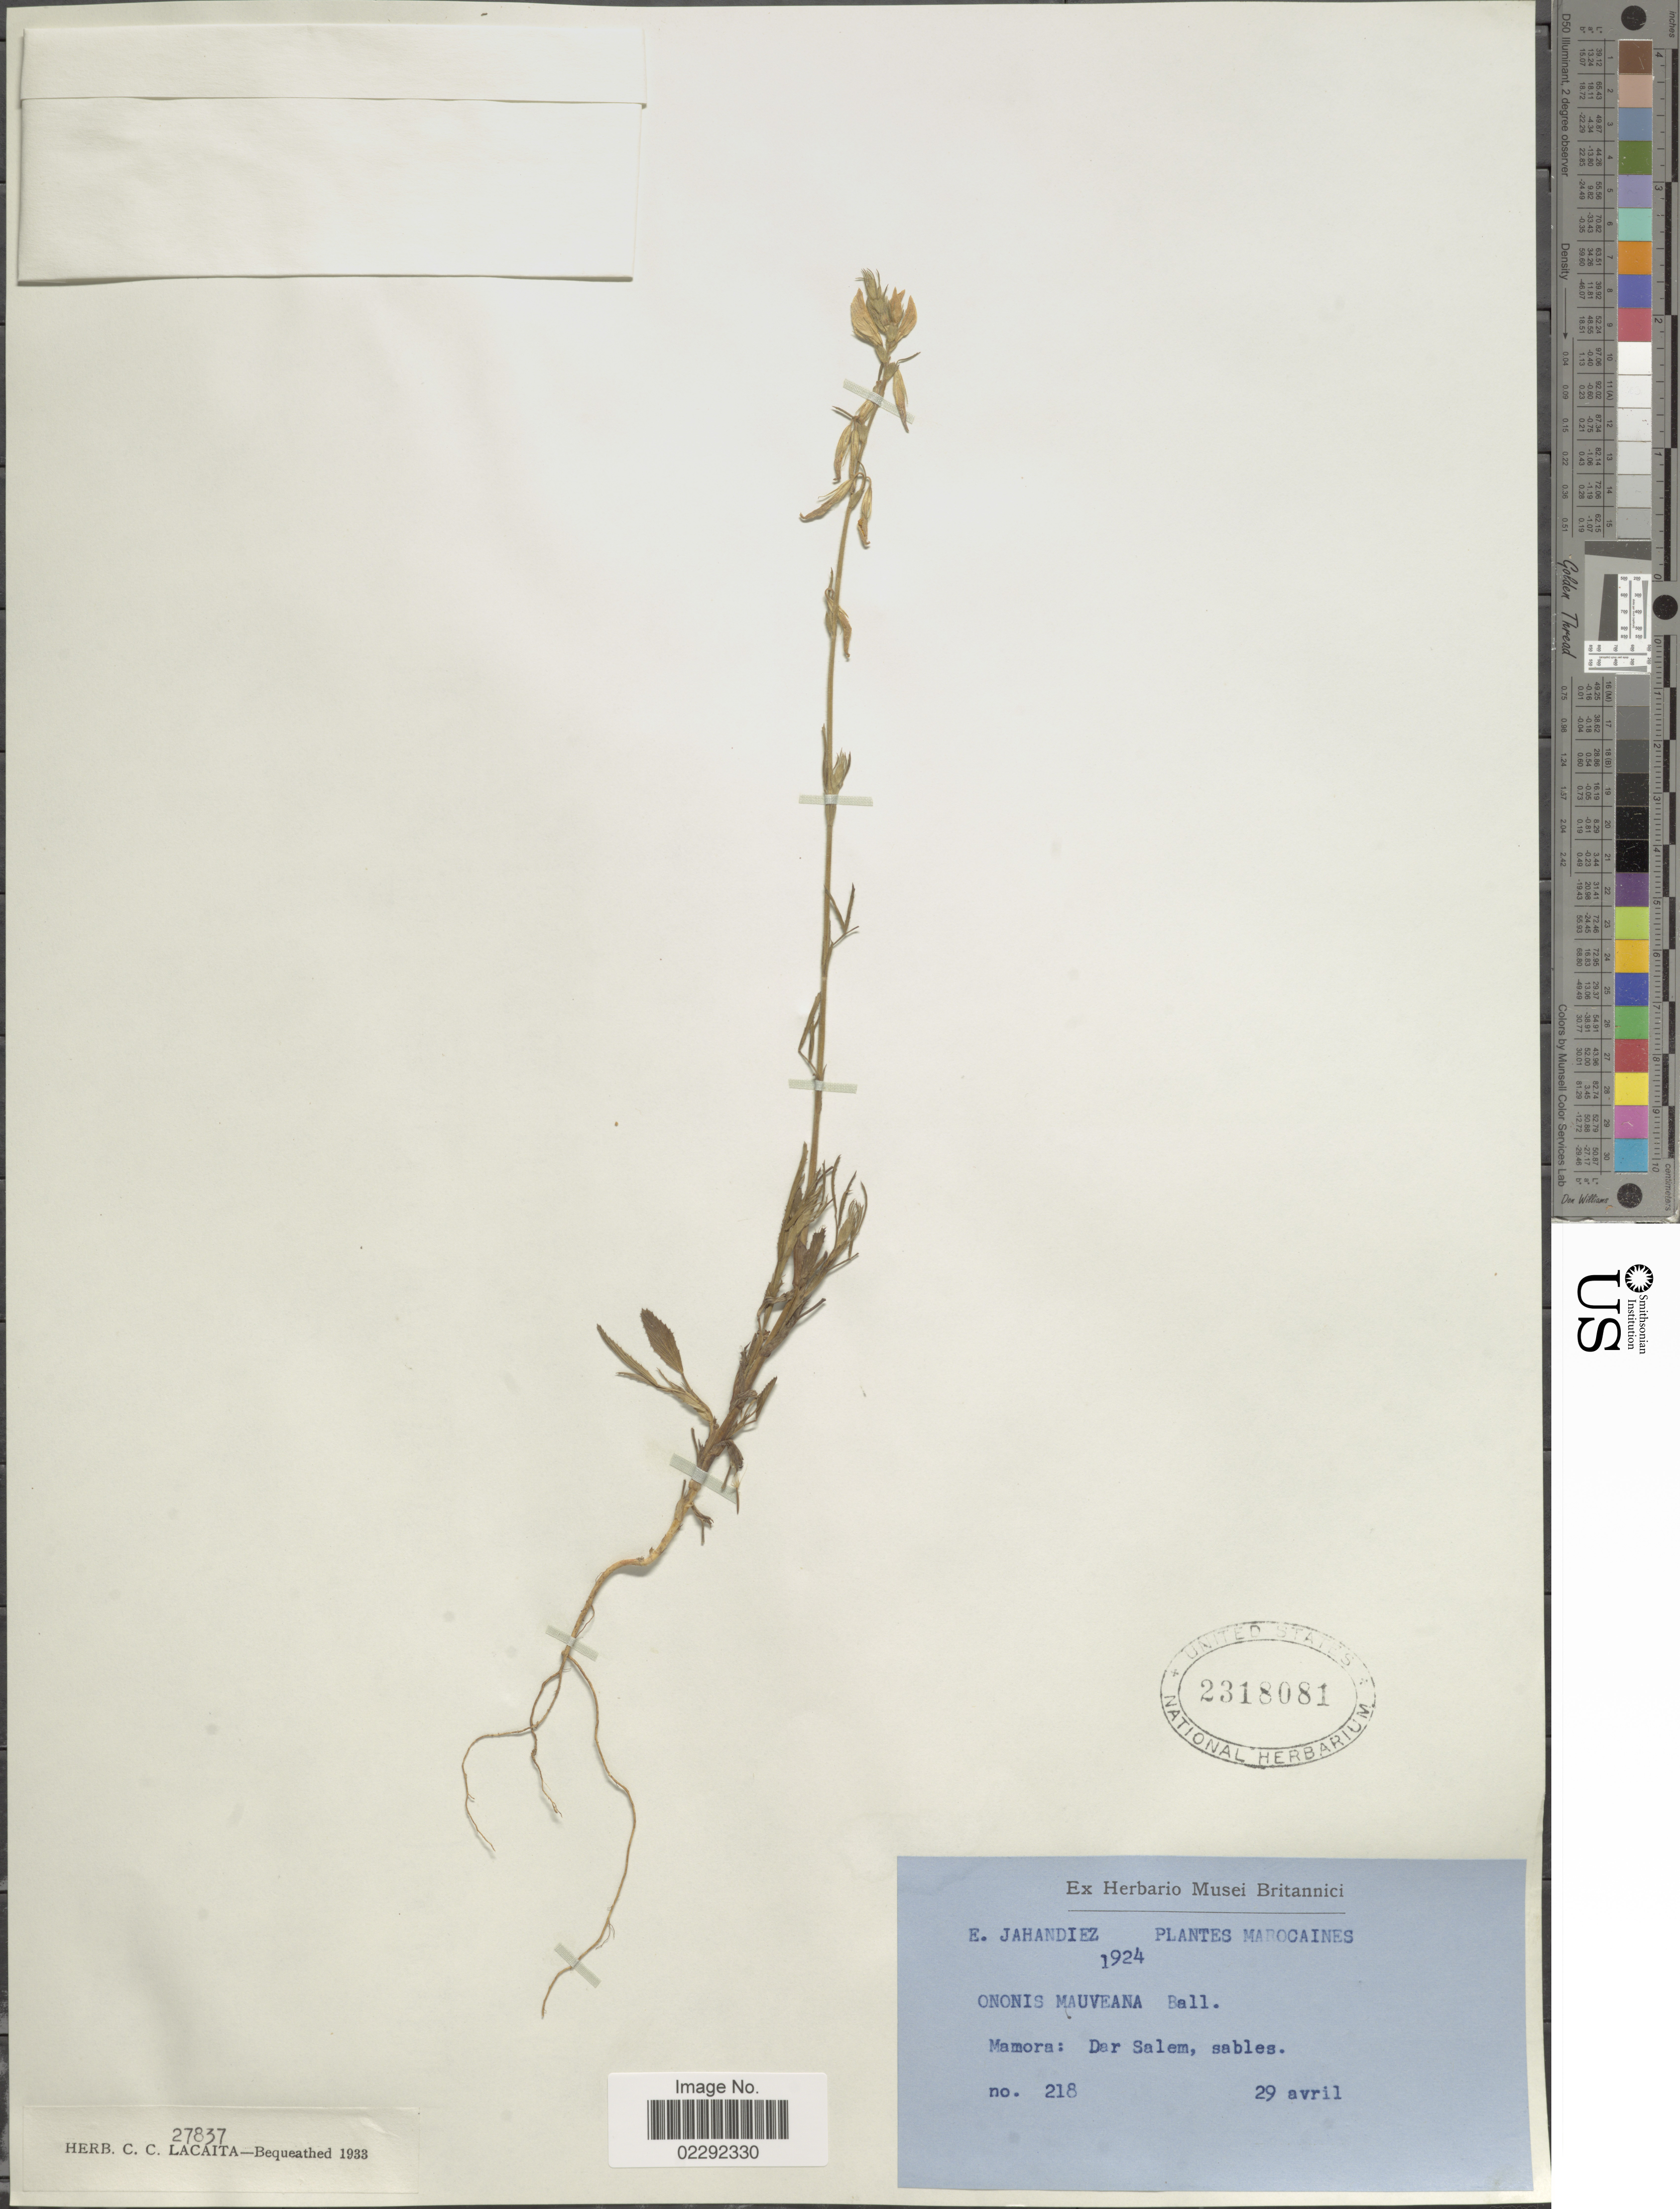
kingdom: Plantae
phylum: Tracheophyta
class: Magnoliopsida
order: Fabales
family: Fabaceae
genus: Ononis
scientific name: Ononis maweana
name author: Ball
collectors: É. Jahandiez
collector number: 218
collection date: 1924-04-29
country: Morocco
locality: Marocaines. Mamora: Dar Salem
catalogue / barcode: US 2318081